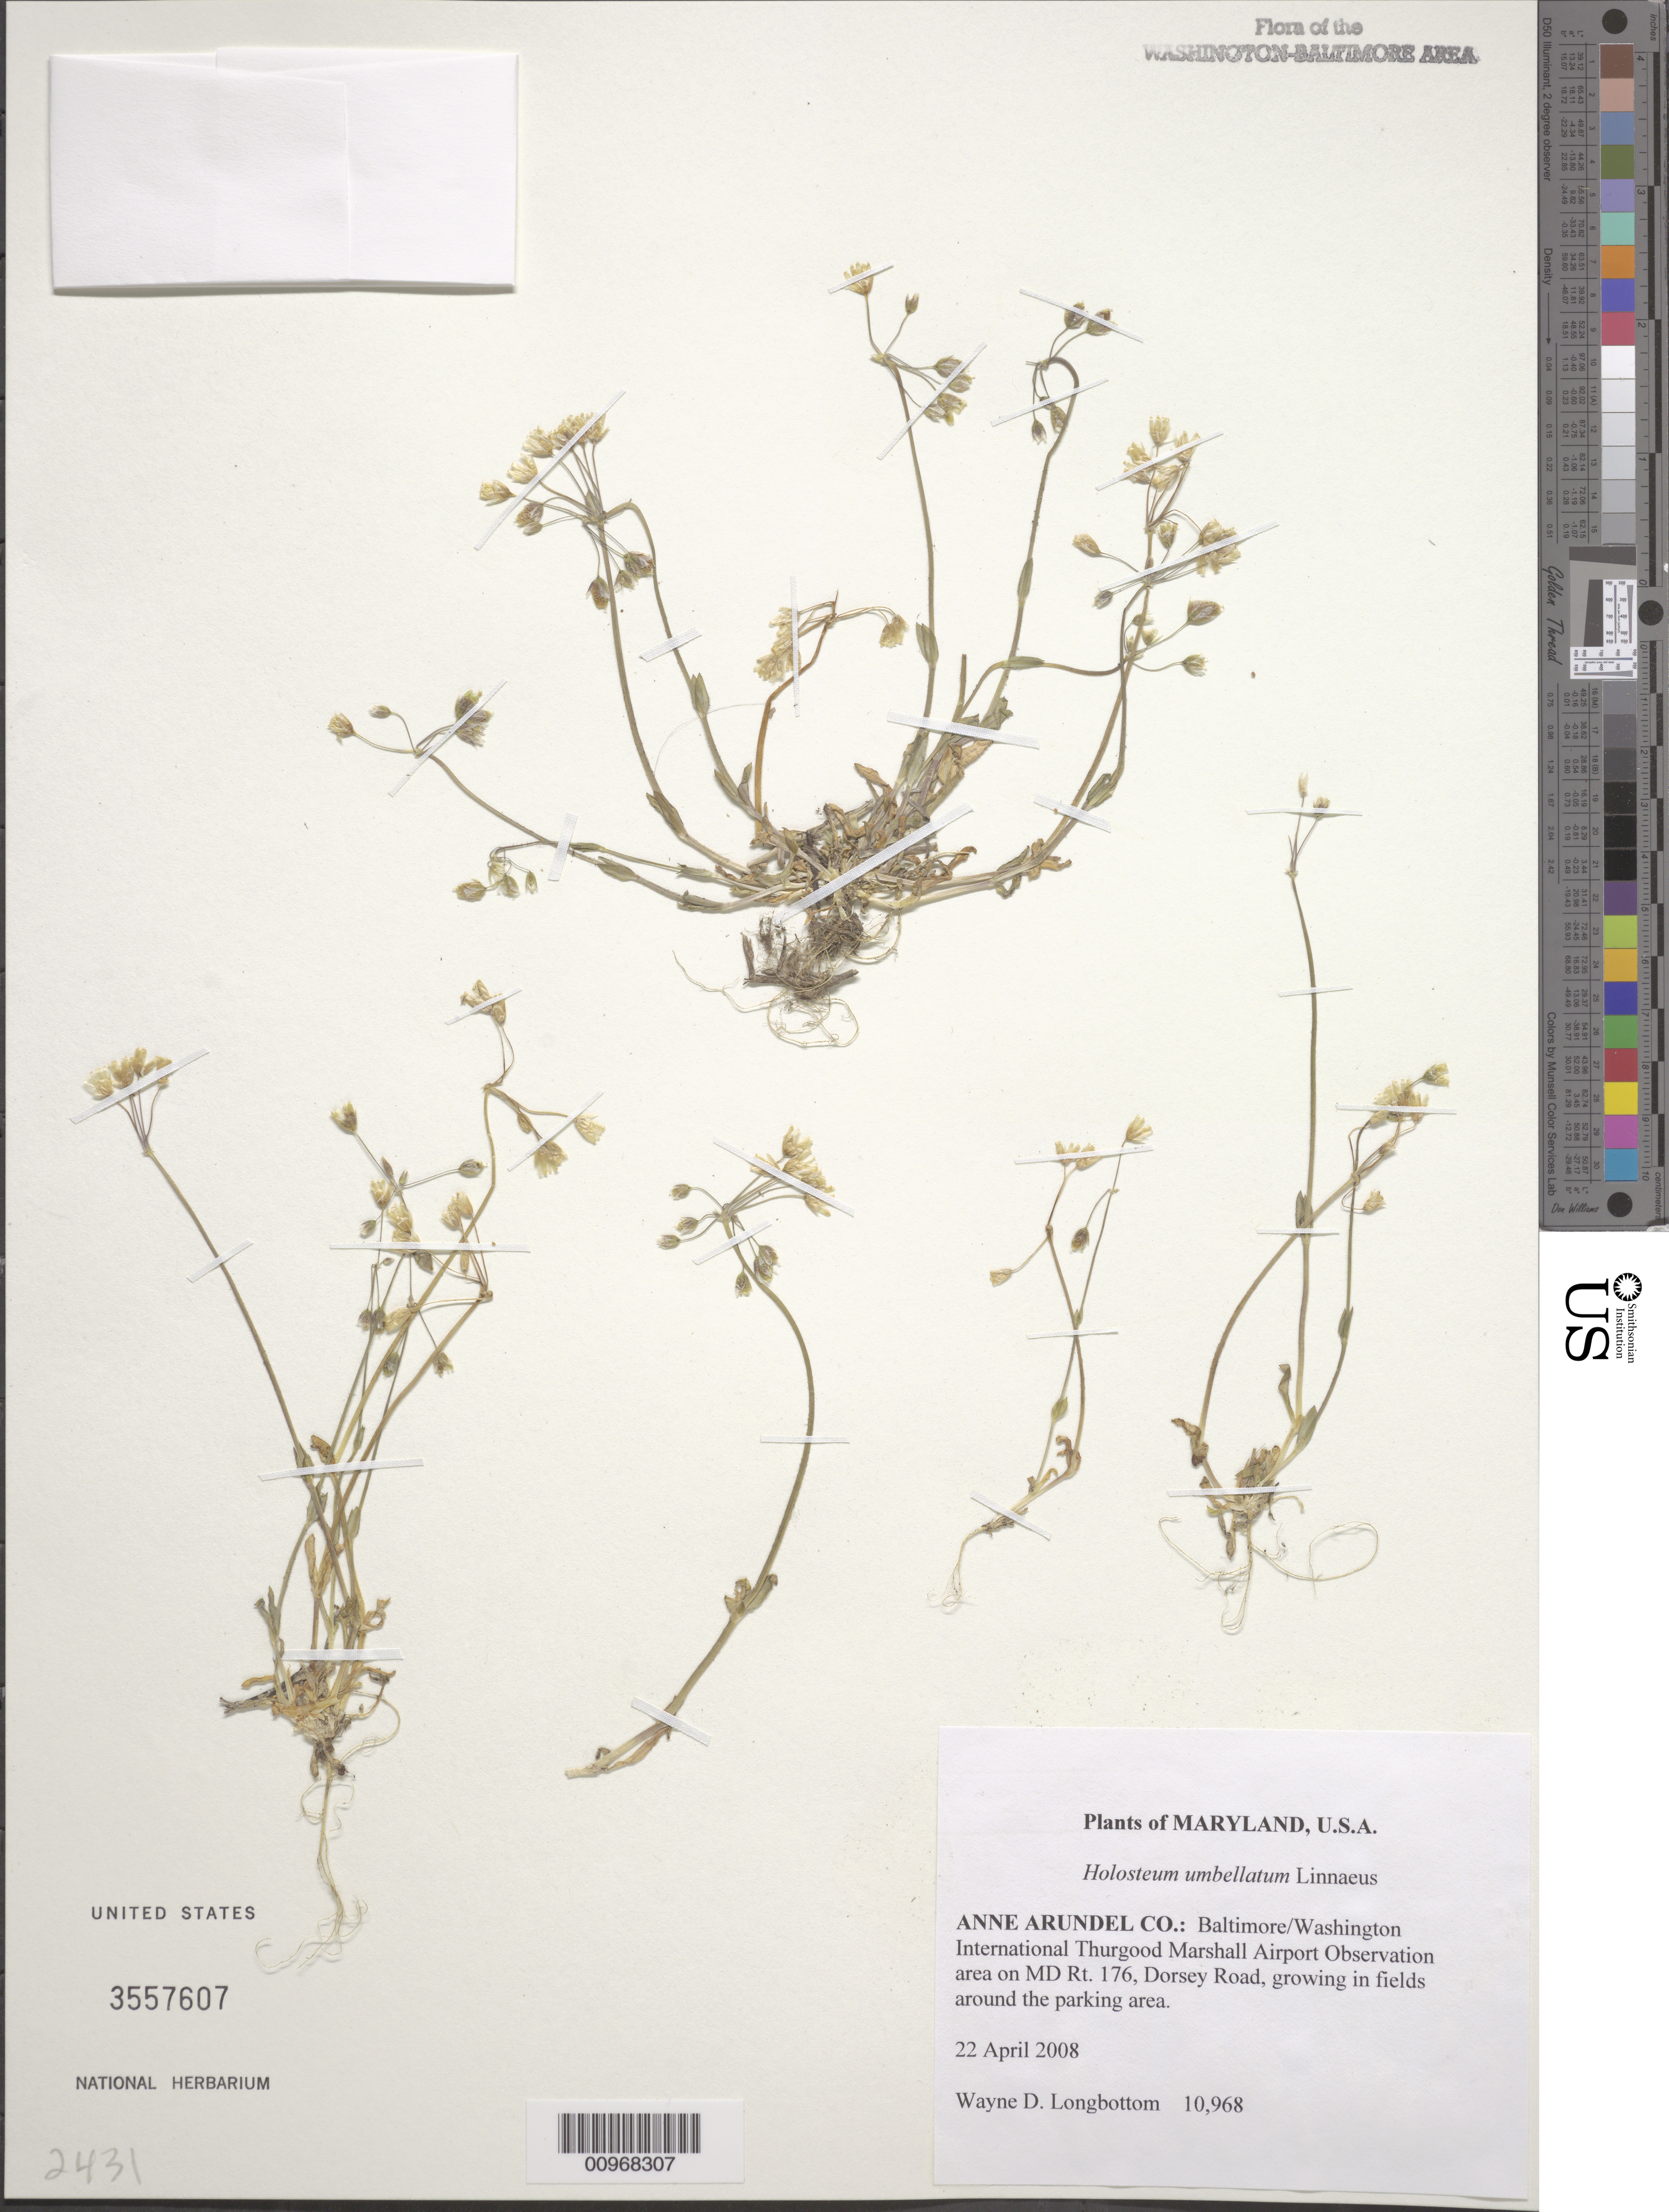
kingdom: Plantae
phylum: Tracheophyta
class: Magnoliopsida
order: Caryophyllales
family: Caryophyllaceae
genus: Holosteum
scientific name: Holosteum umbellatum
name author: L.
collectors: W. D. Longbottom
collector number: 10968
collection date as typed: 22 April 2008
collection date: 2008-04-22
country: United States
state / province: Maryland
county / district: Anne Arundel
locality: Baltimore/Washington International Thurgood Marshall Airport Observation area on MD Rt. 176, dorsey Road.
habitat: growing in fields around the parking area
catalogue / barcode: US 3557607